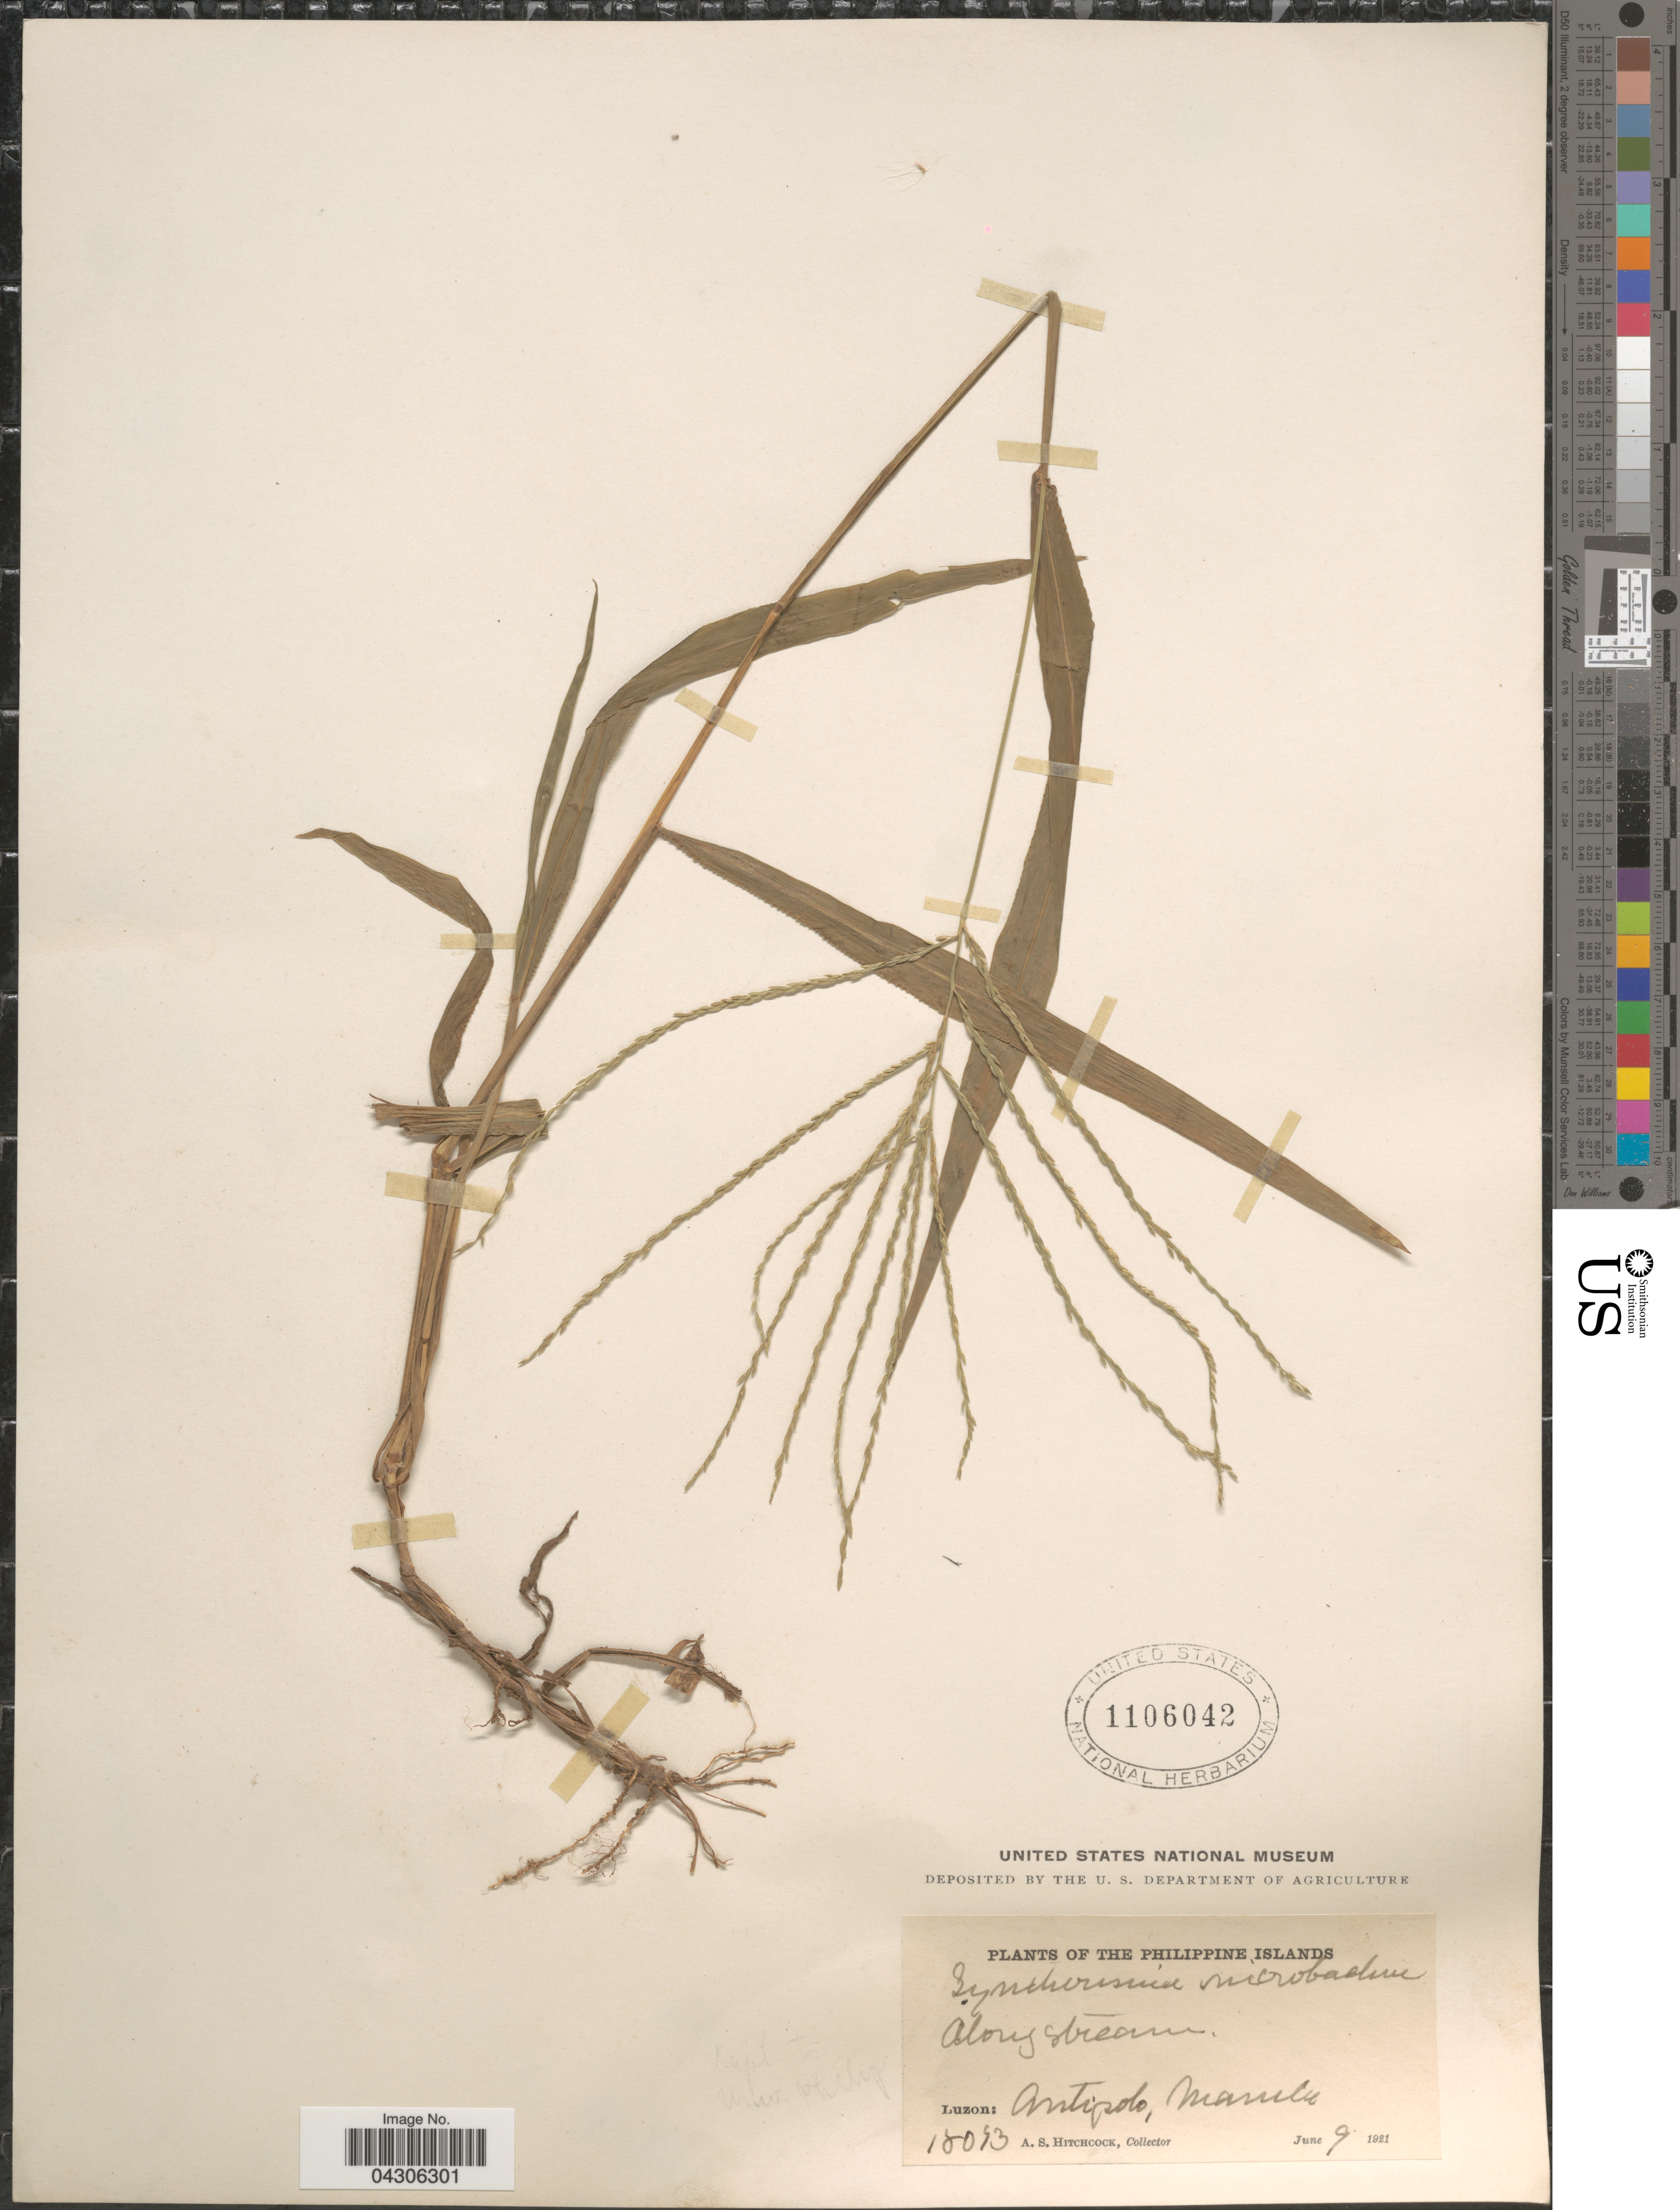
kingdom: Plantae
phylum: Tracheophyta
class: Liliopsida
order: Poales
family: Poaceae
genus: Digitaria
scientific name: Digitaria setigera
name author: Roth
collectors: A. S. Hitchcock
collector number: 18093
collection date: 1921-06-09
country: Philippines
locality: Philippine Islands. Luzon: Antipolo, Manila.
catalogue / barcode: US 1106042